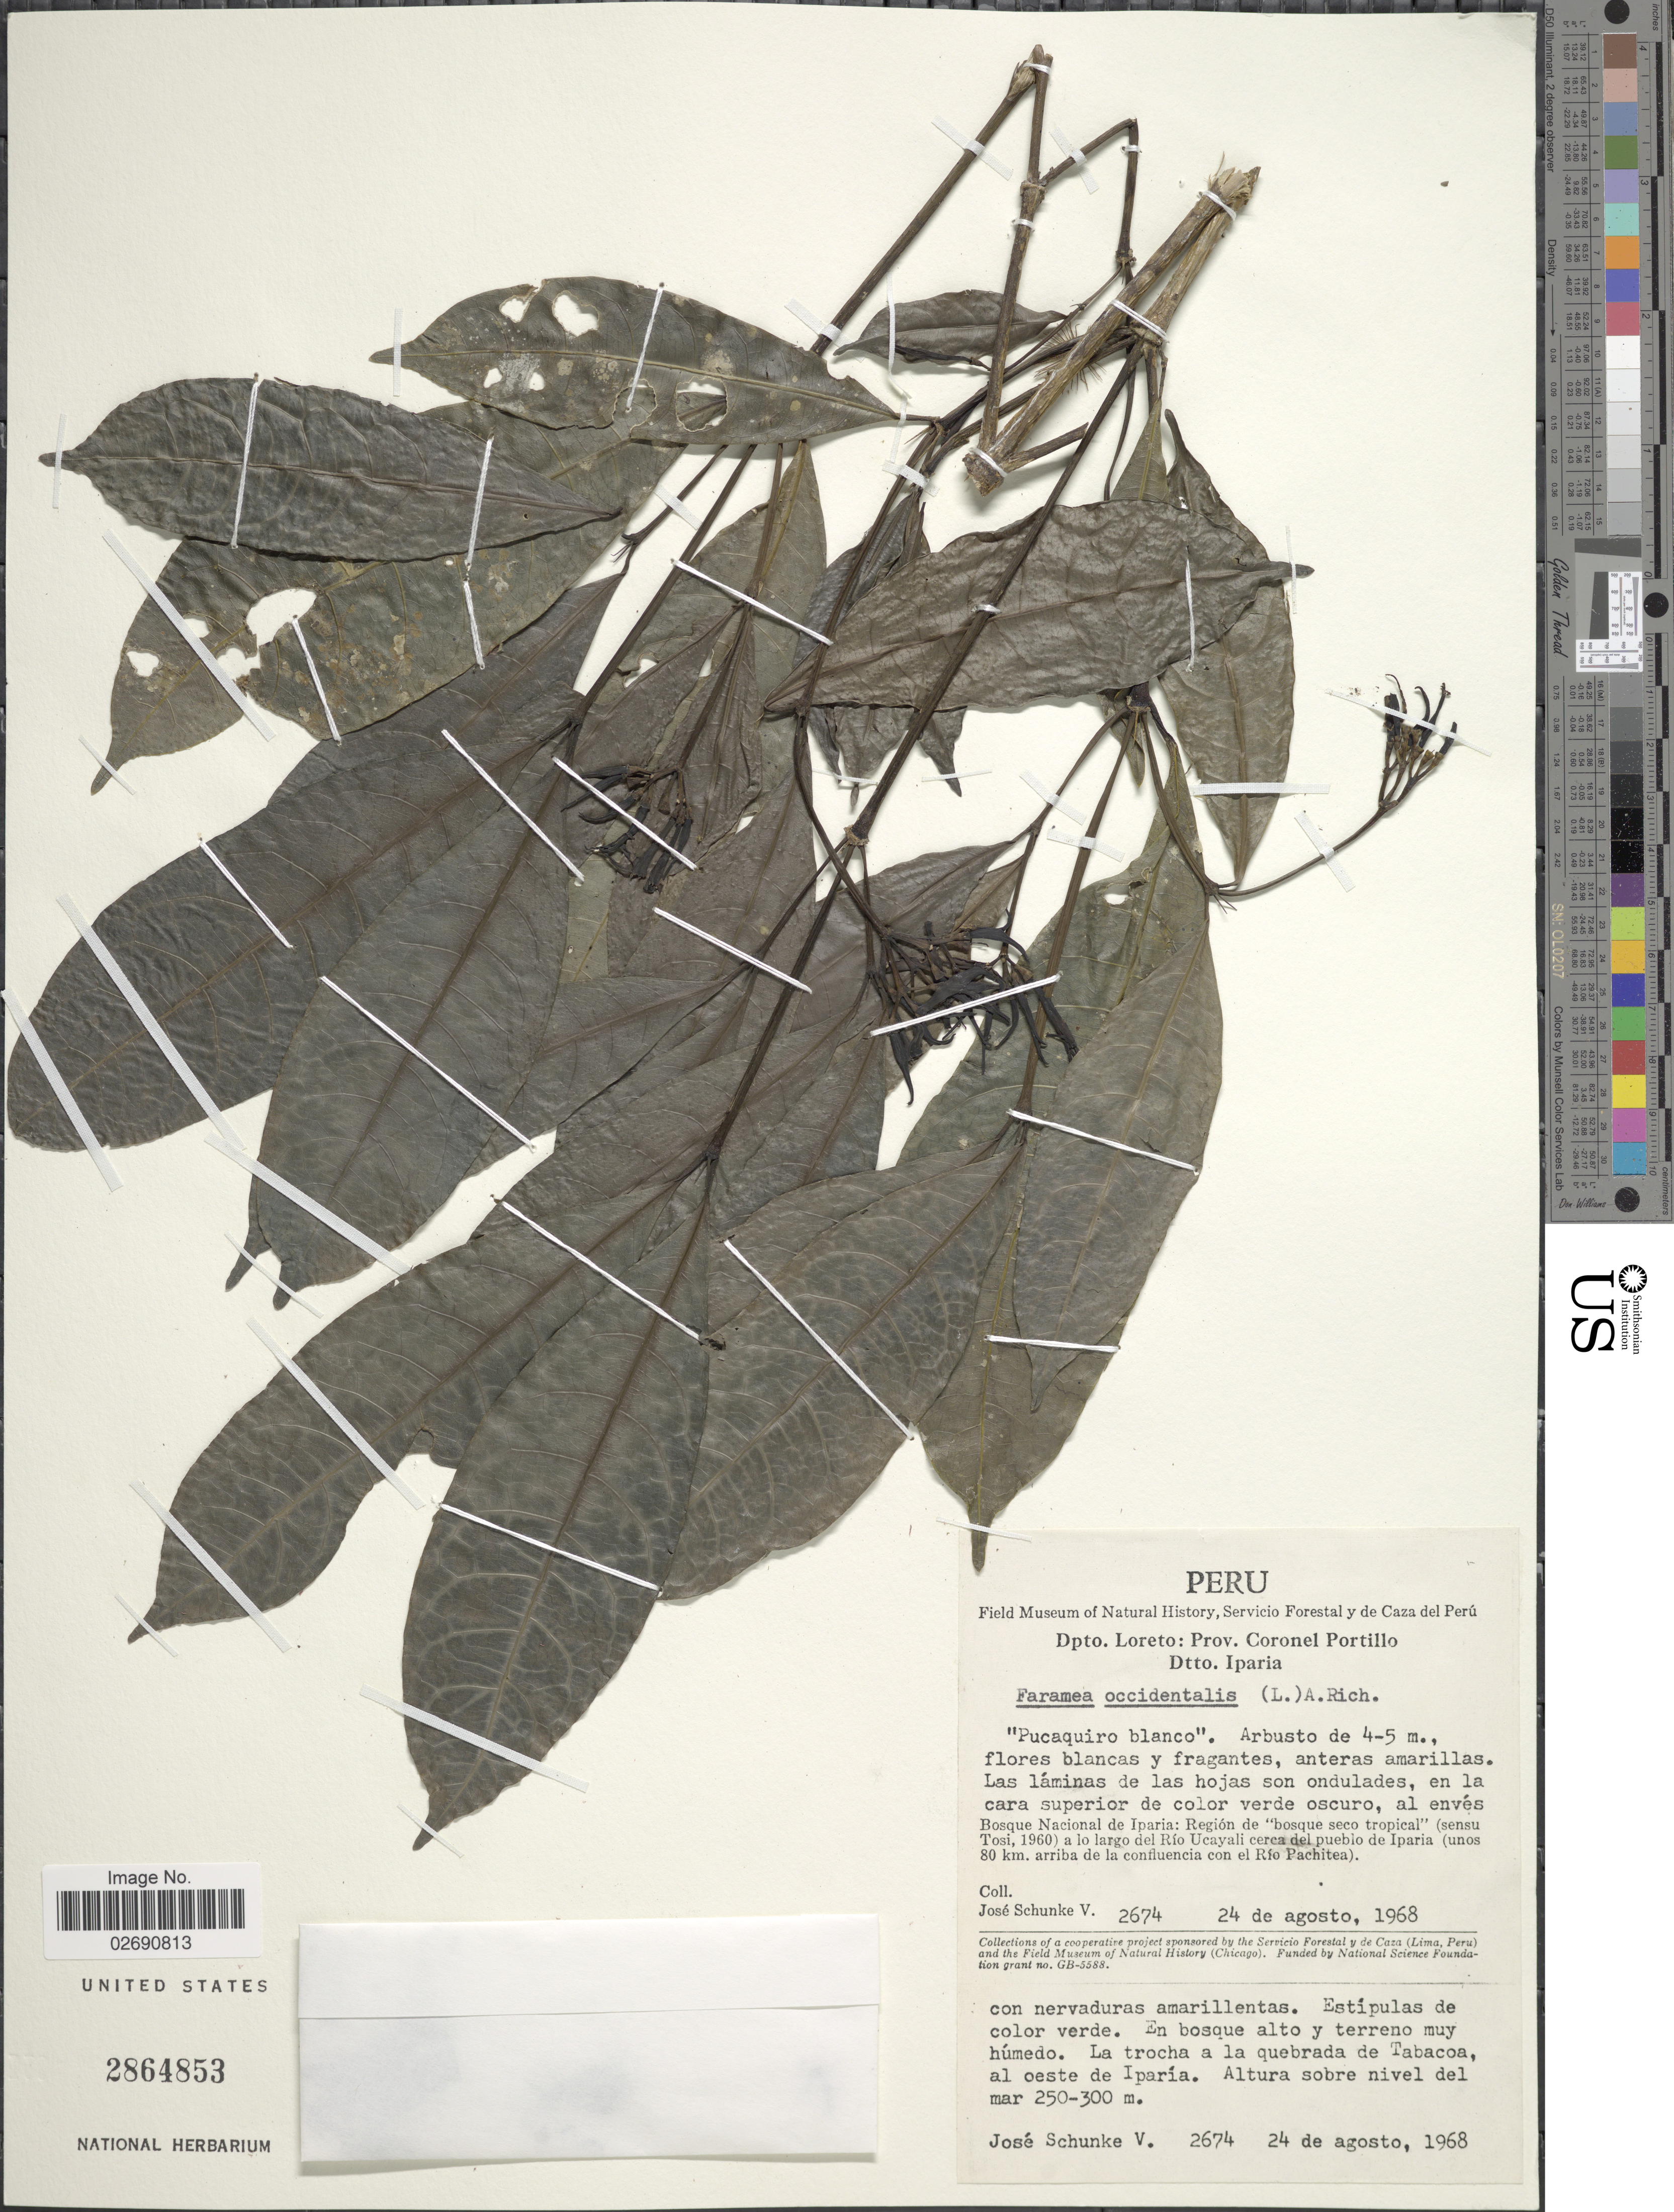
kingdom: Plantae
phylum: Tracheophyta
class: Magnoliopsida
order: Gentianales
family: Rubiaceae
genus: Faramea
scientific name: Faramea occidentalis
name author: (L.) A. Rich.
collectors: J. Schunke Vigo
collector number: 2674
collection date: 1968-08-24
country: Peru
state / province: Loreto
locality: Dpto. Loreto: Prov. Coronel Portillo Dtto Iparia, las láminas de las hojas son ondulades, en la cara superior de color verde oscuro, al envés, Bosque Nacional de Iparia: Región de 'bosque seco tropical' (sensu Tosi, 1960) a lo largo del Río Ucayali cerca del pueblo de Iparia (unos 80 km arriba de la confluencia con el Río Pachitea). La Trocha a la quebrada de Tabacoa, al oeste de Iparía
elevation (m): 250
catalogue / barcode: US 2864853